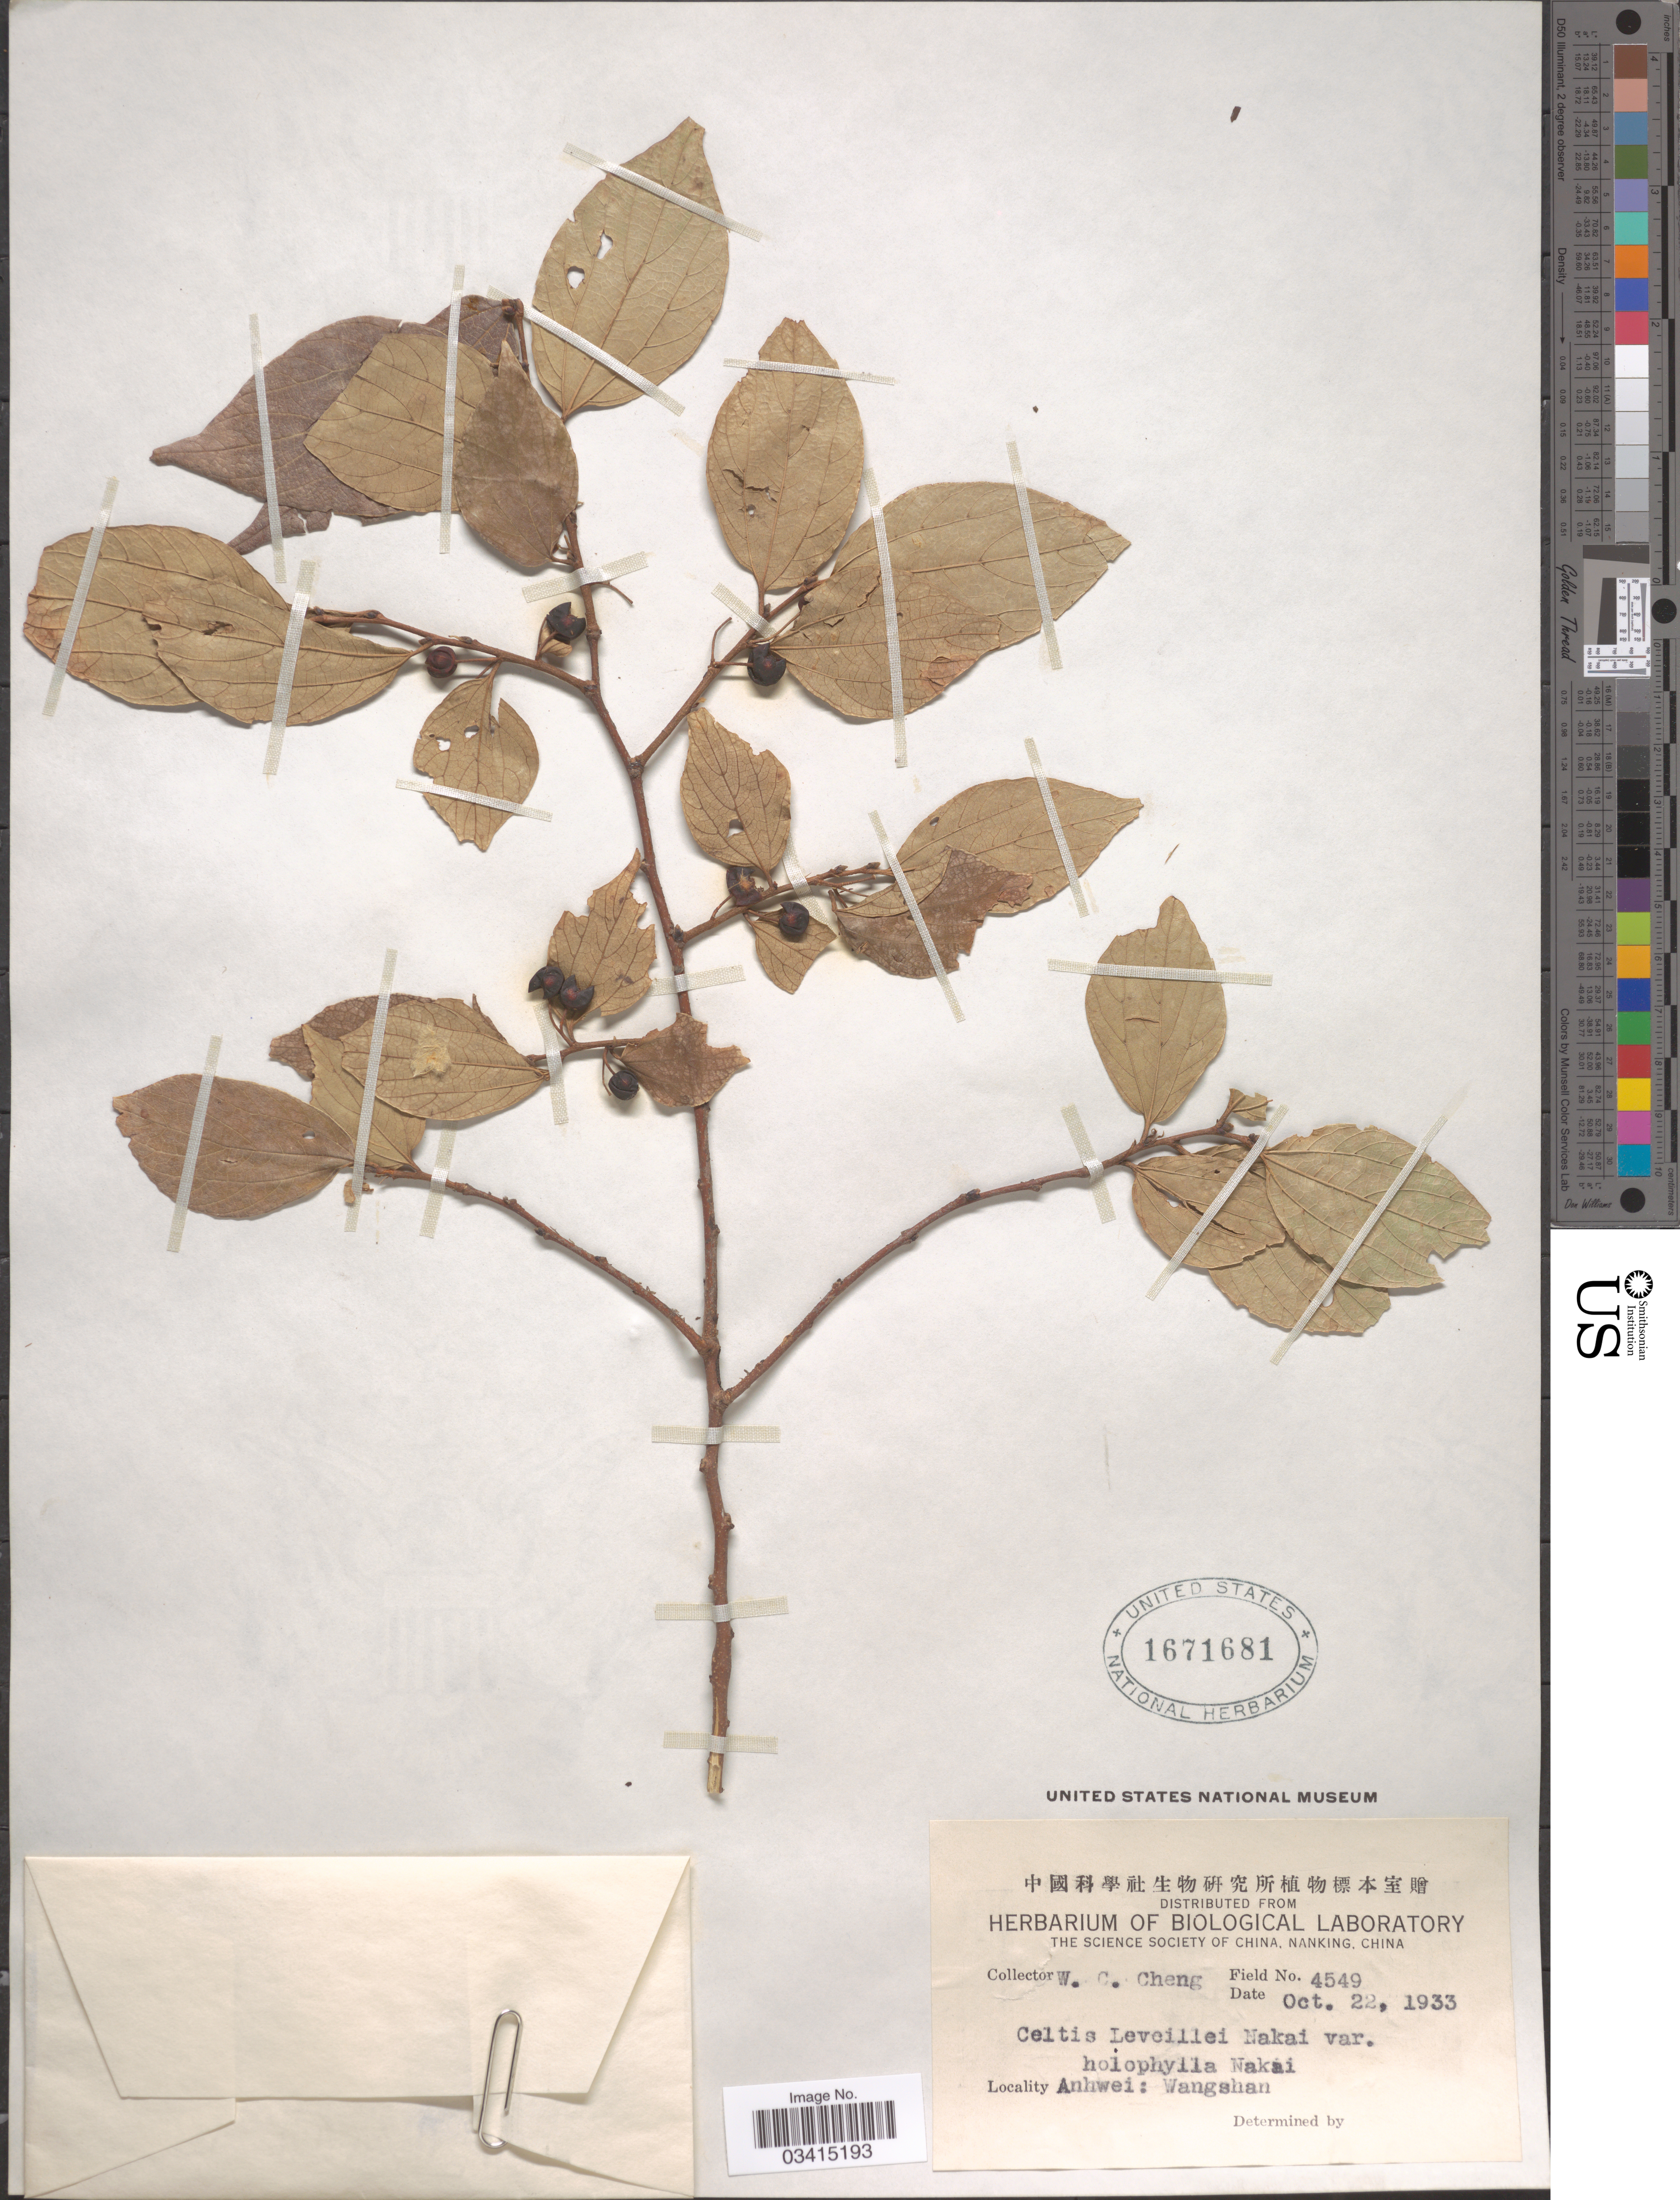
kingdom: Plantae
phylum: Tracheophyta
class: Magnoliopsida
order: Rosales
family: Cannabaceae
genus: Celtis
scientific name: Celtis leveillei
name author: Nakai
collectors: W. C. Cheng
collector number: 4549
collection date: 1933-10-22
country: China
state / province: Anhui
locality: Anhwei: Wangshan.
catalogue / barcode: US 1671681